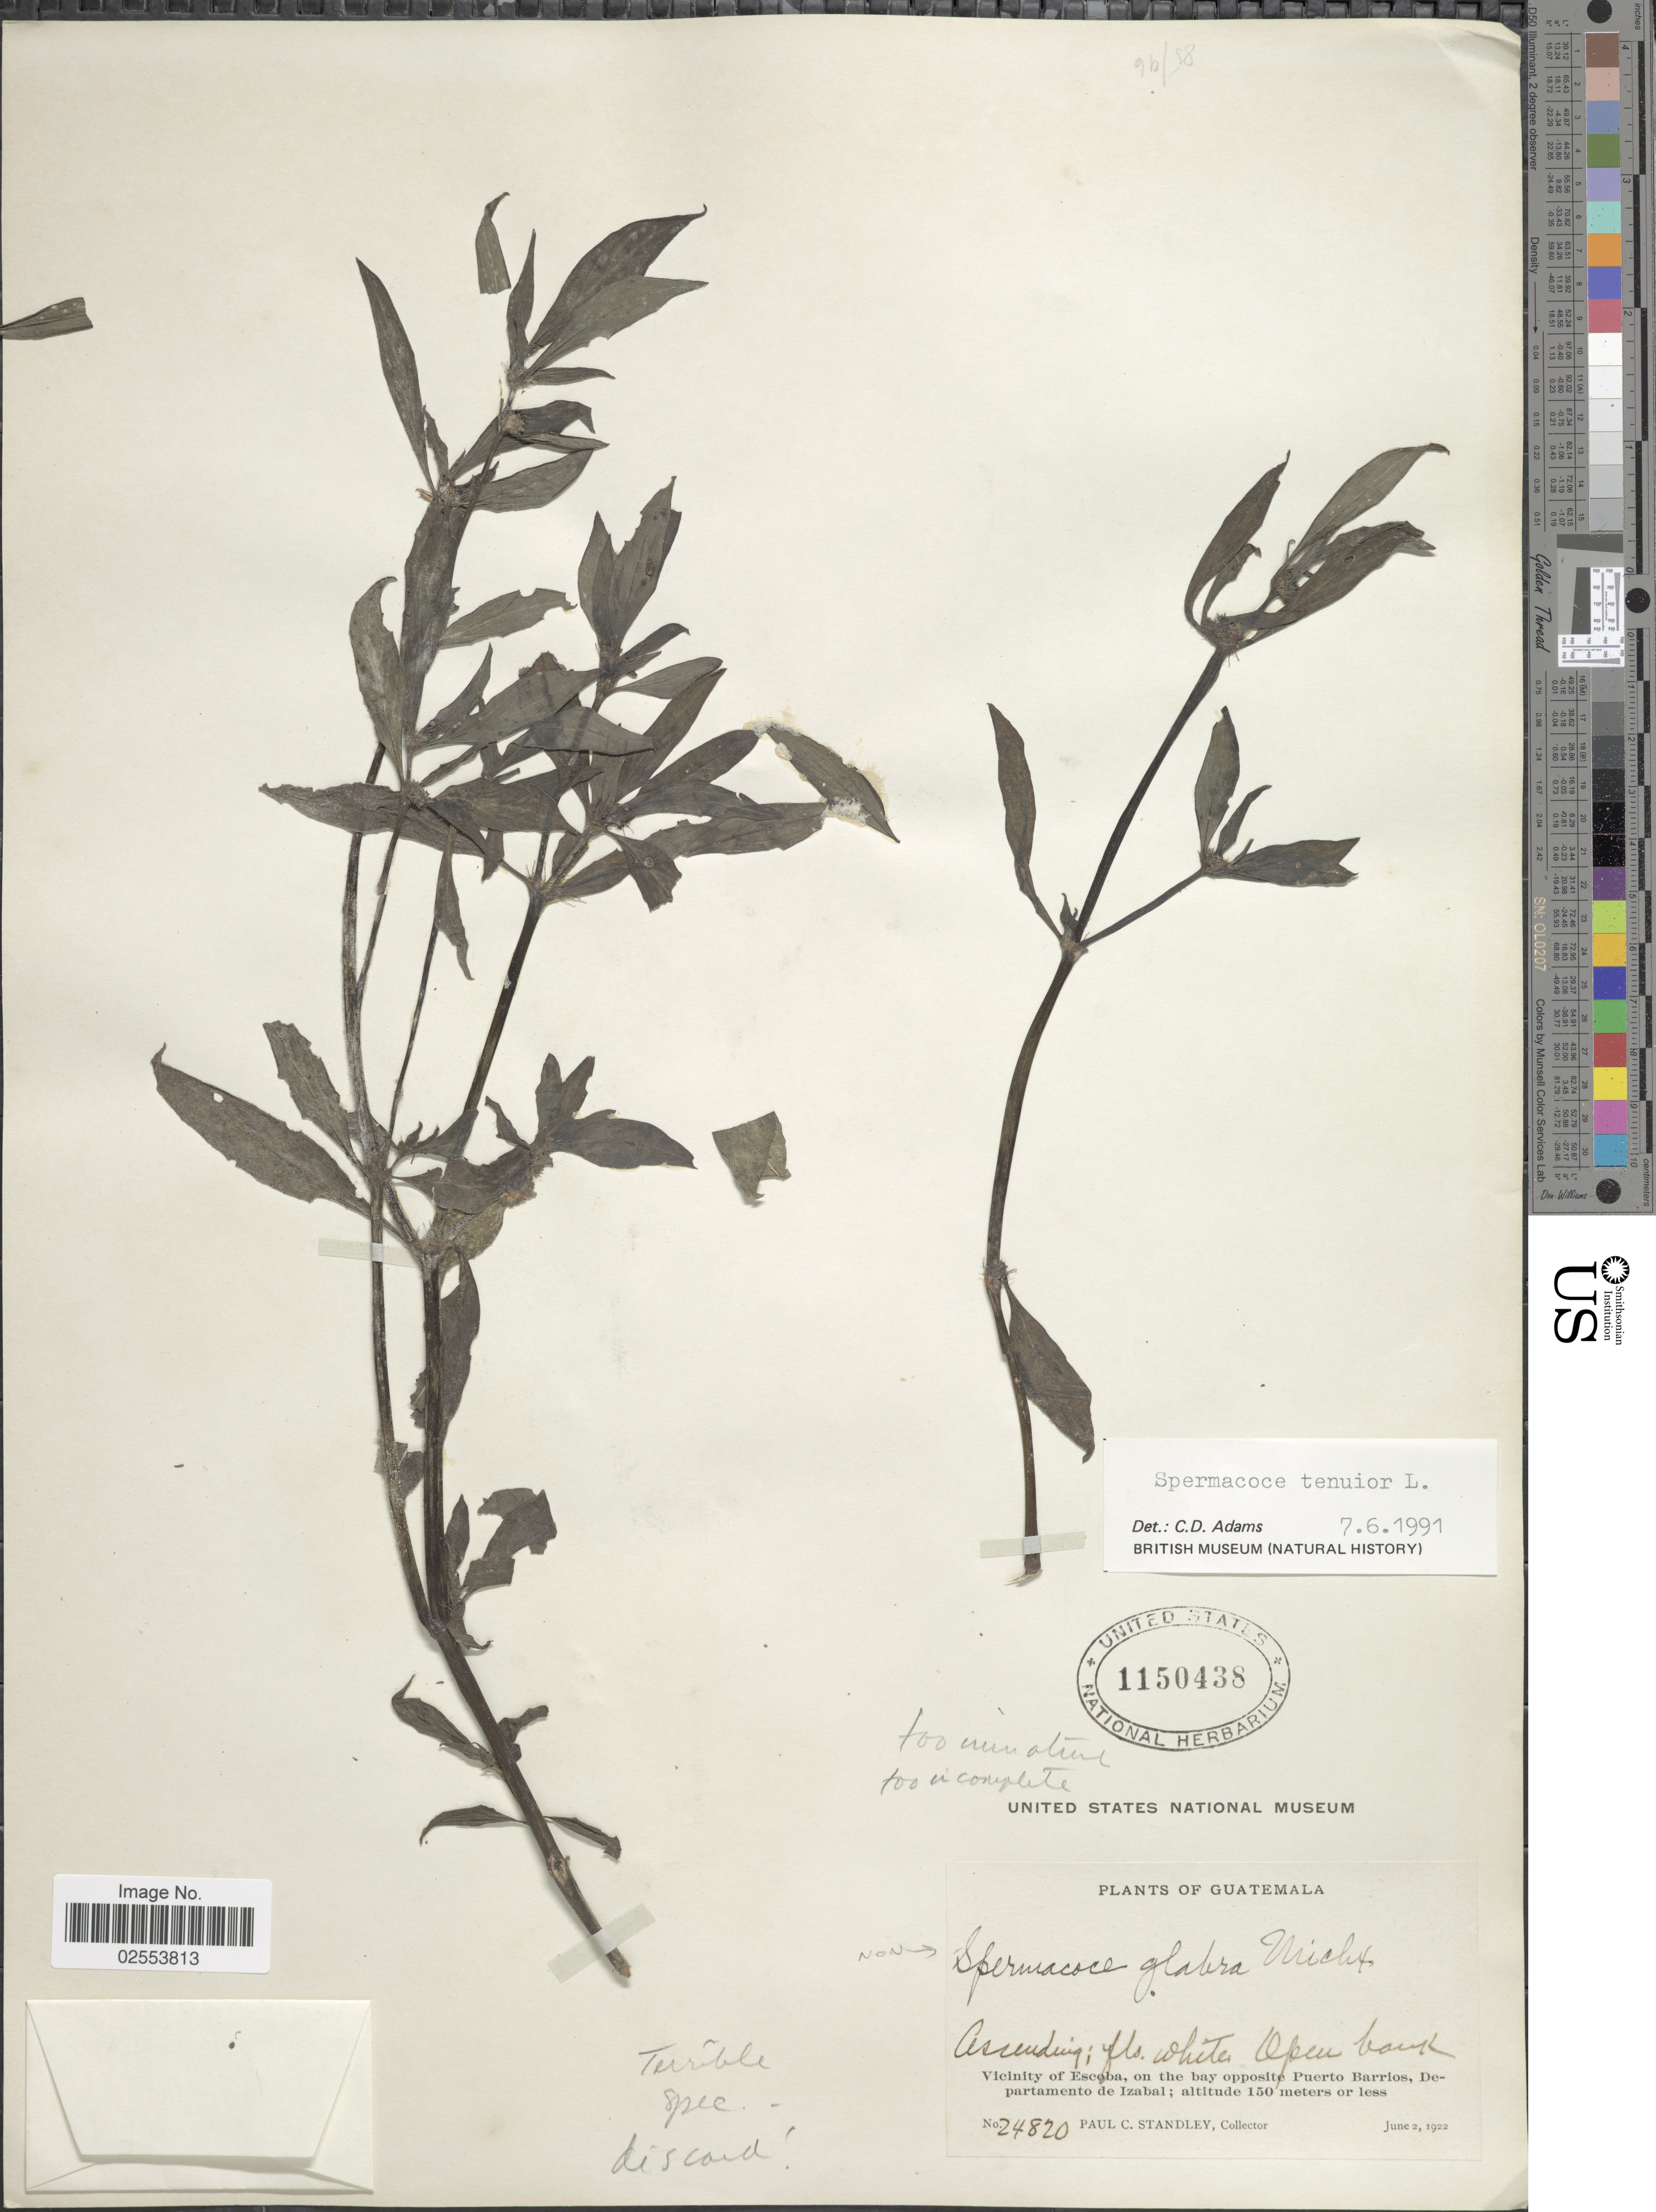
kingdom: Plantae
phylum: Tracheophyta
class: Magnoliopsida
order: Gentianales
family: Rubiaceae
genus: Spermacoce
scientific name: Spermacoce tenuior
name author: L.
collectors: P. C. Standley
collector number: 24820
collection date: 1922-06-02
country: Guatemala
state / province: Izabal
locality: Open bank, Vicinity of Escoba, on the bay opposite Puerto Barrios.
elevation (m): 150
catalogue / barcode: US 1150438